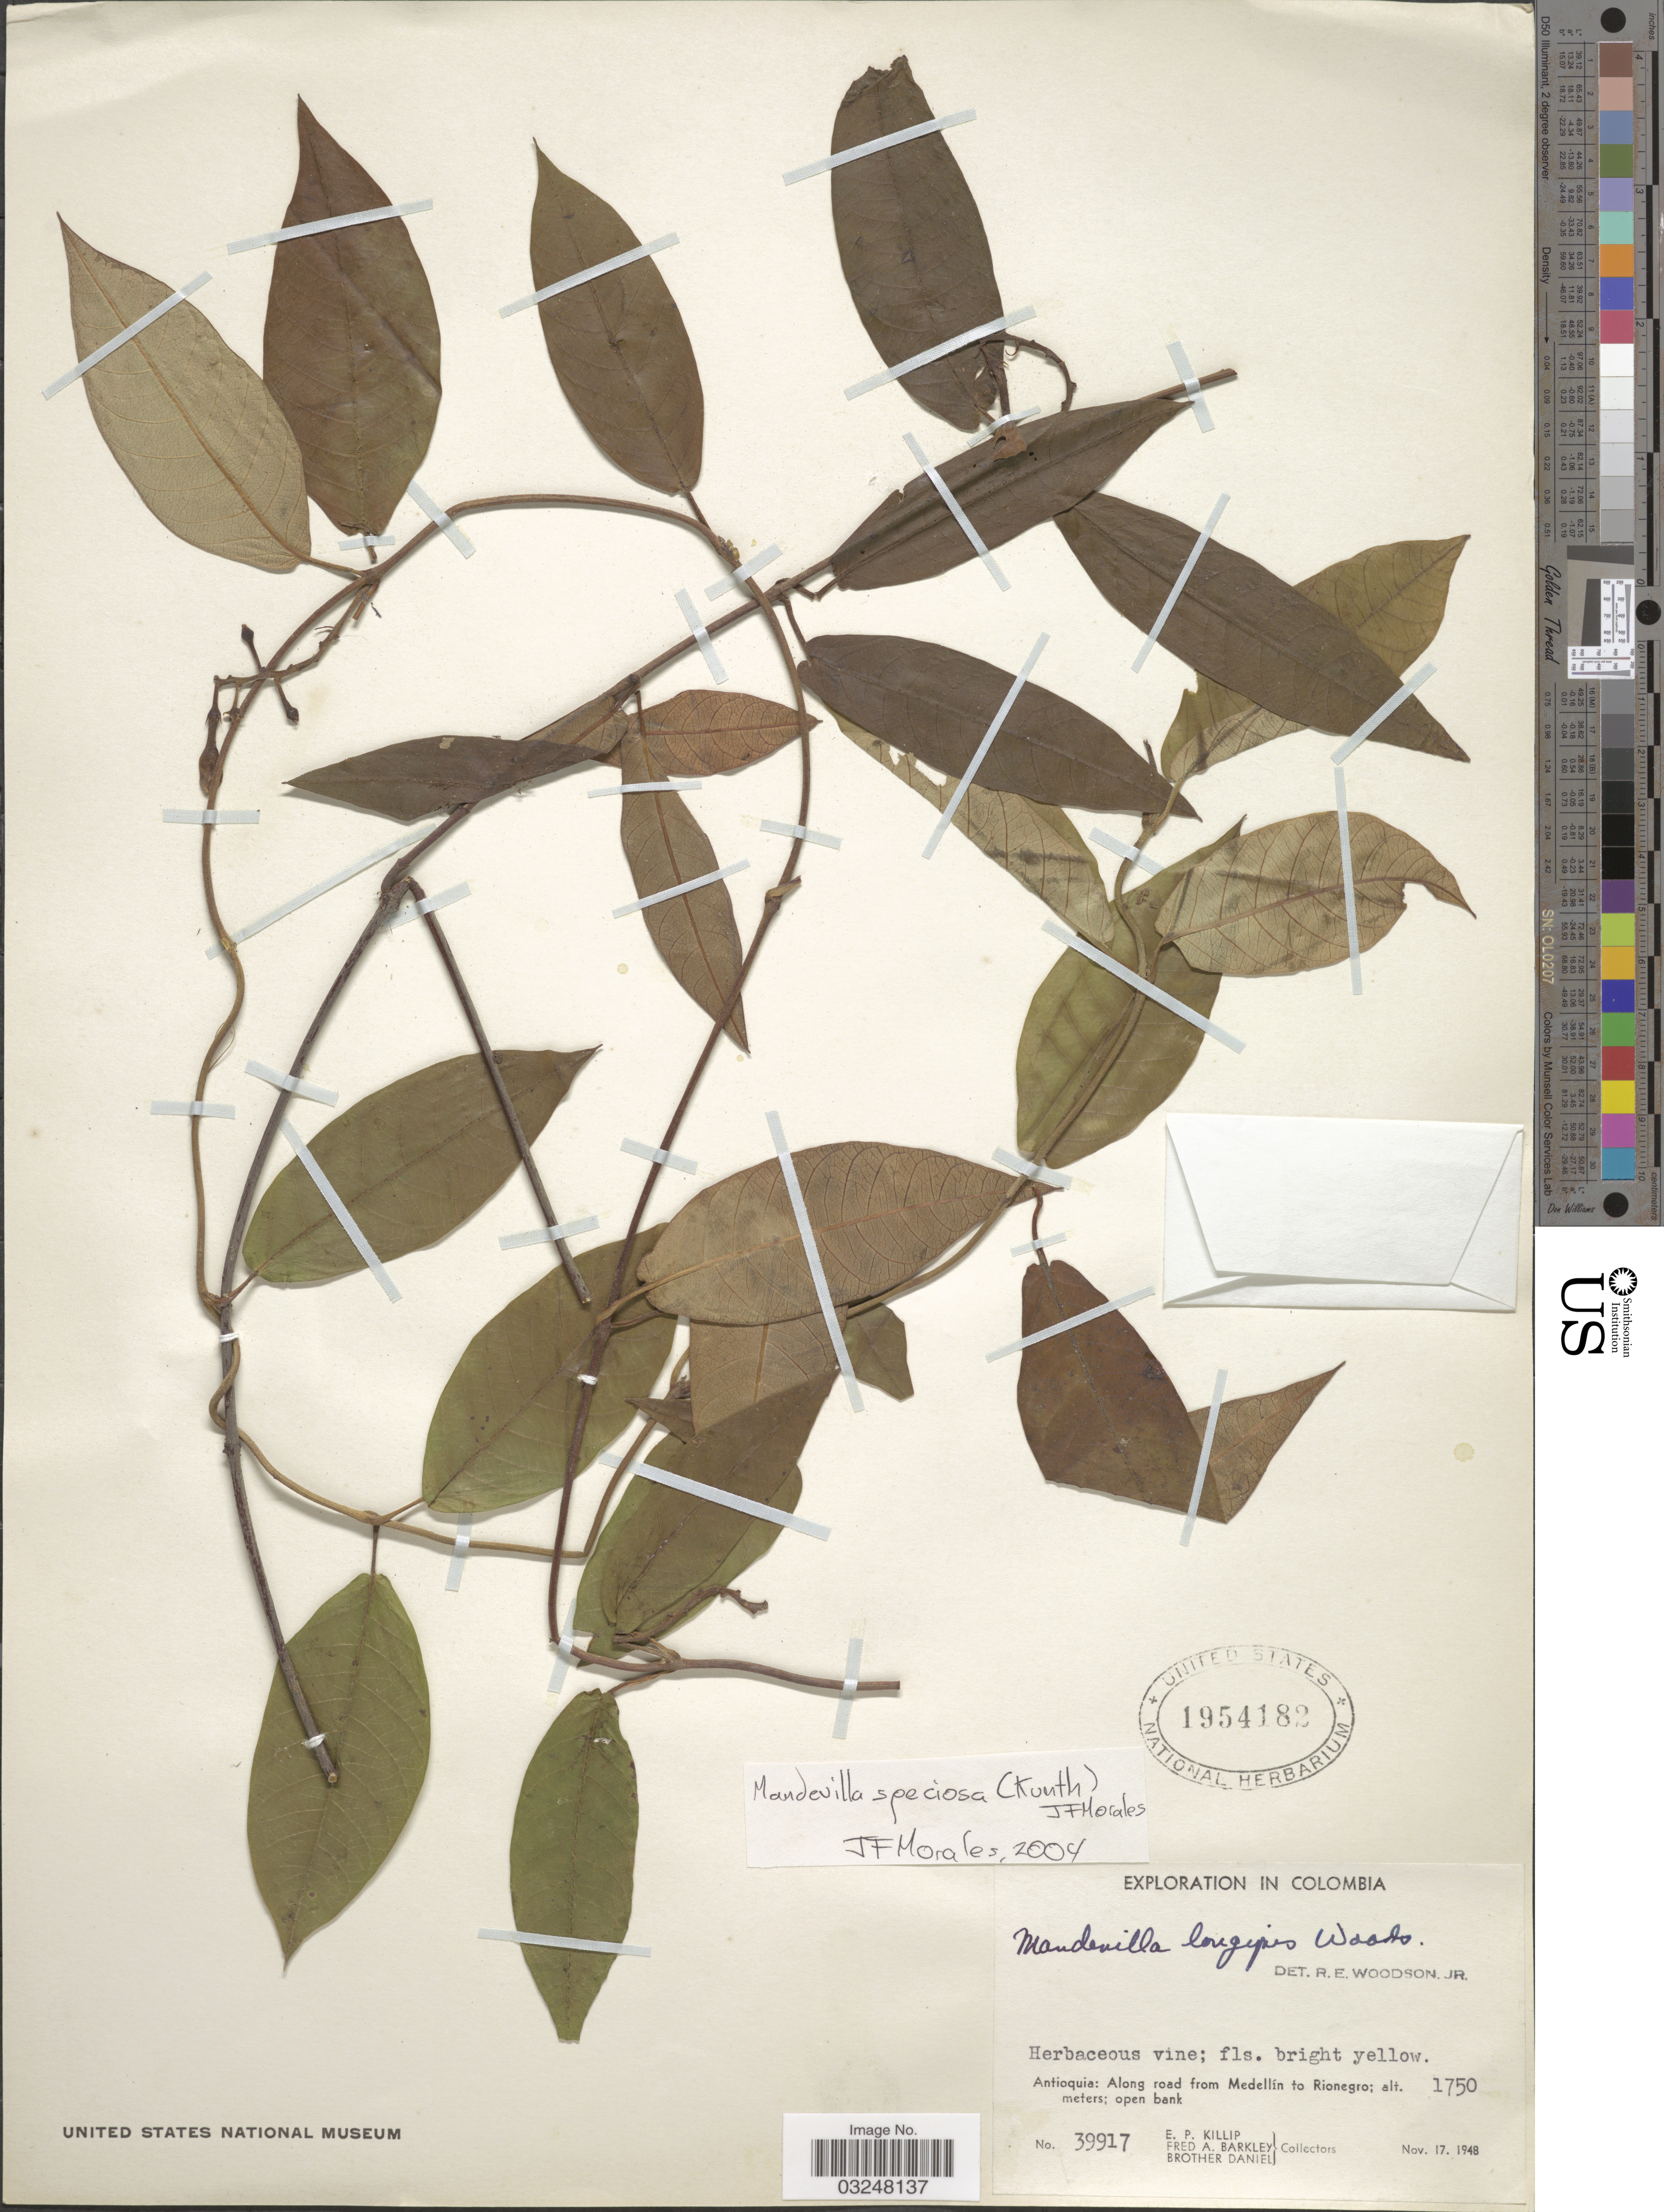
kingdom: Plantae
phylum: Tracheophyta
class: Magnoliopsida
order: Gentianales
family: Apocynaceae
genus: Mandevilla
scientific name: Mandevilla speciosa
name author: (Kunth) J.F. Morales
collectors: E. P. Killip, F. A. Barkley & Bro. Daniel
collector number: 39917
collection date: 1948-11-17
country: Colombia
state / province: Antioquia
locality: Along road from Medellín to Rionegro.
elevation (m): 1750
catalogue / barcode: US 1954182